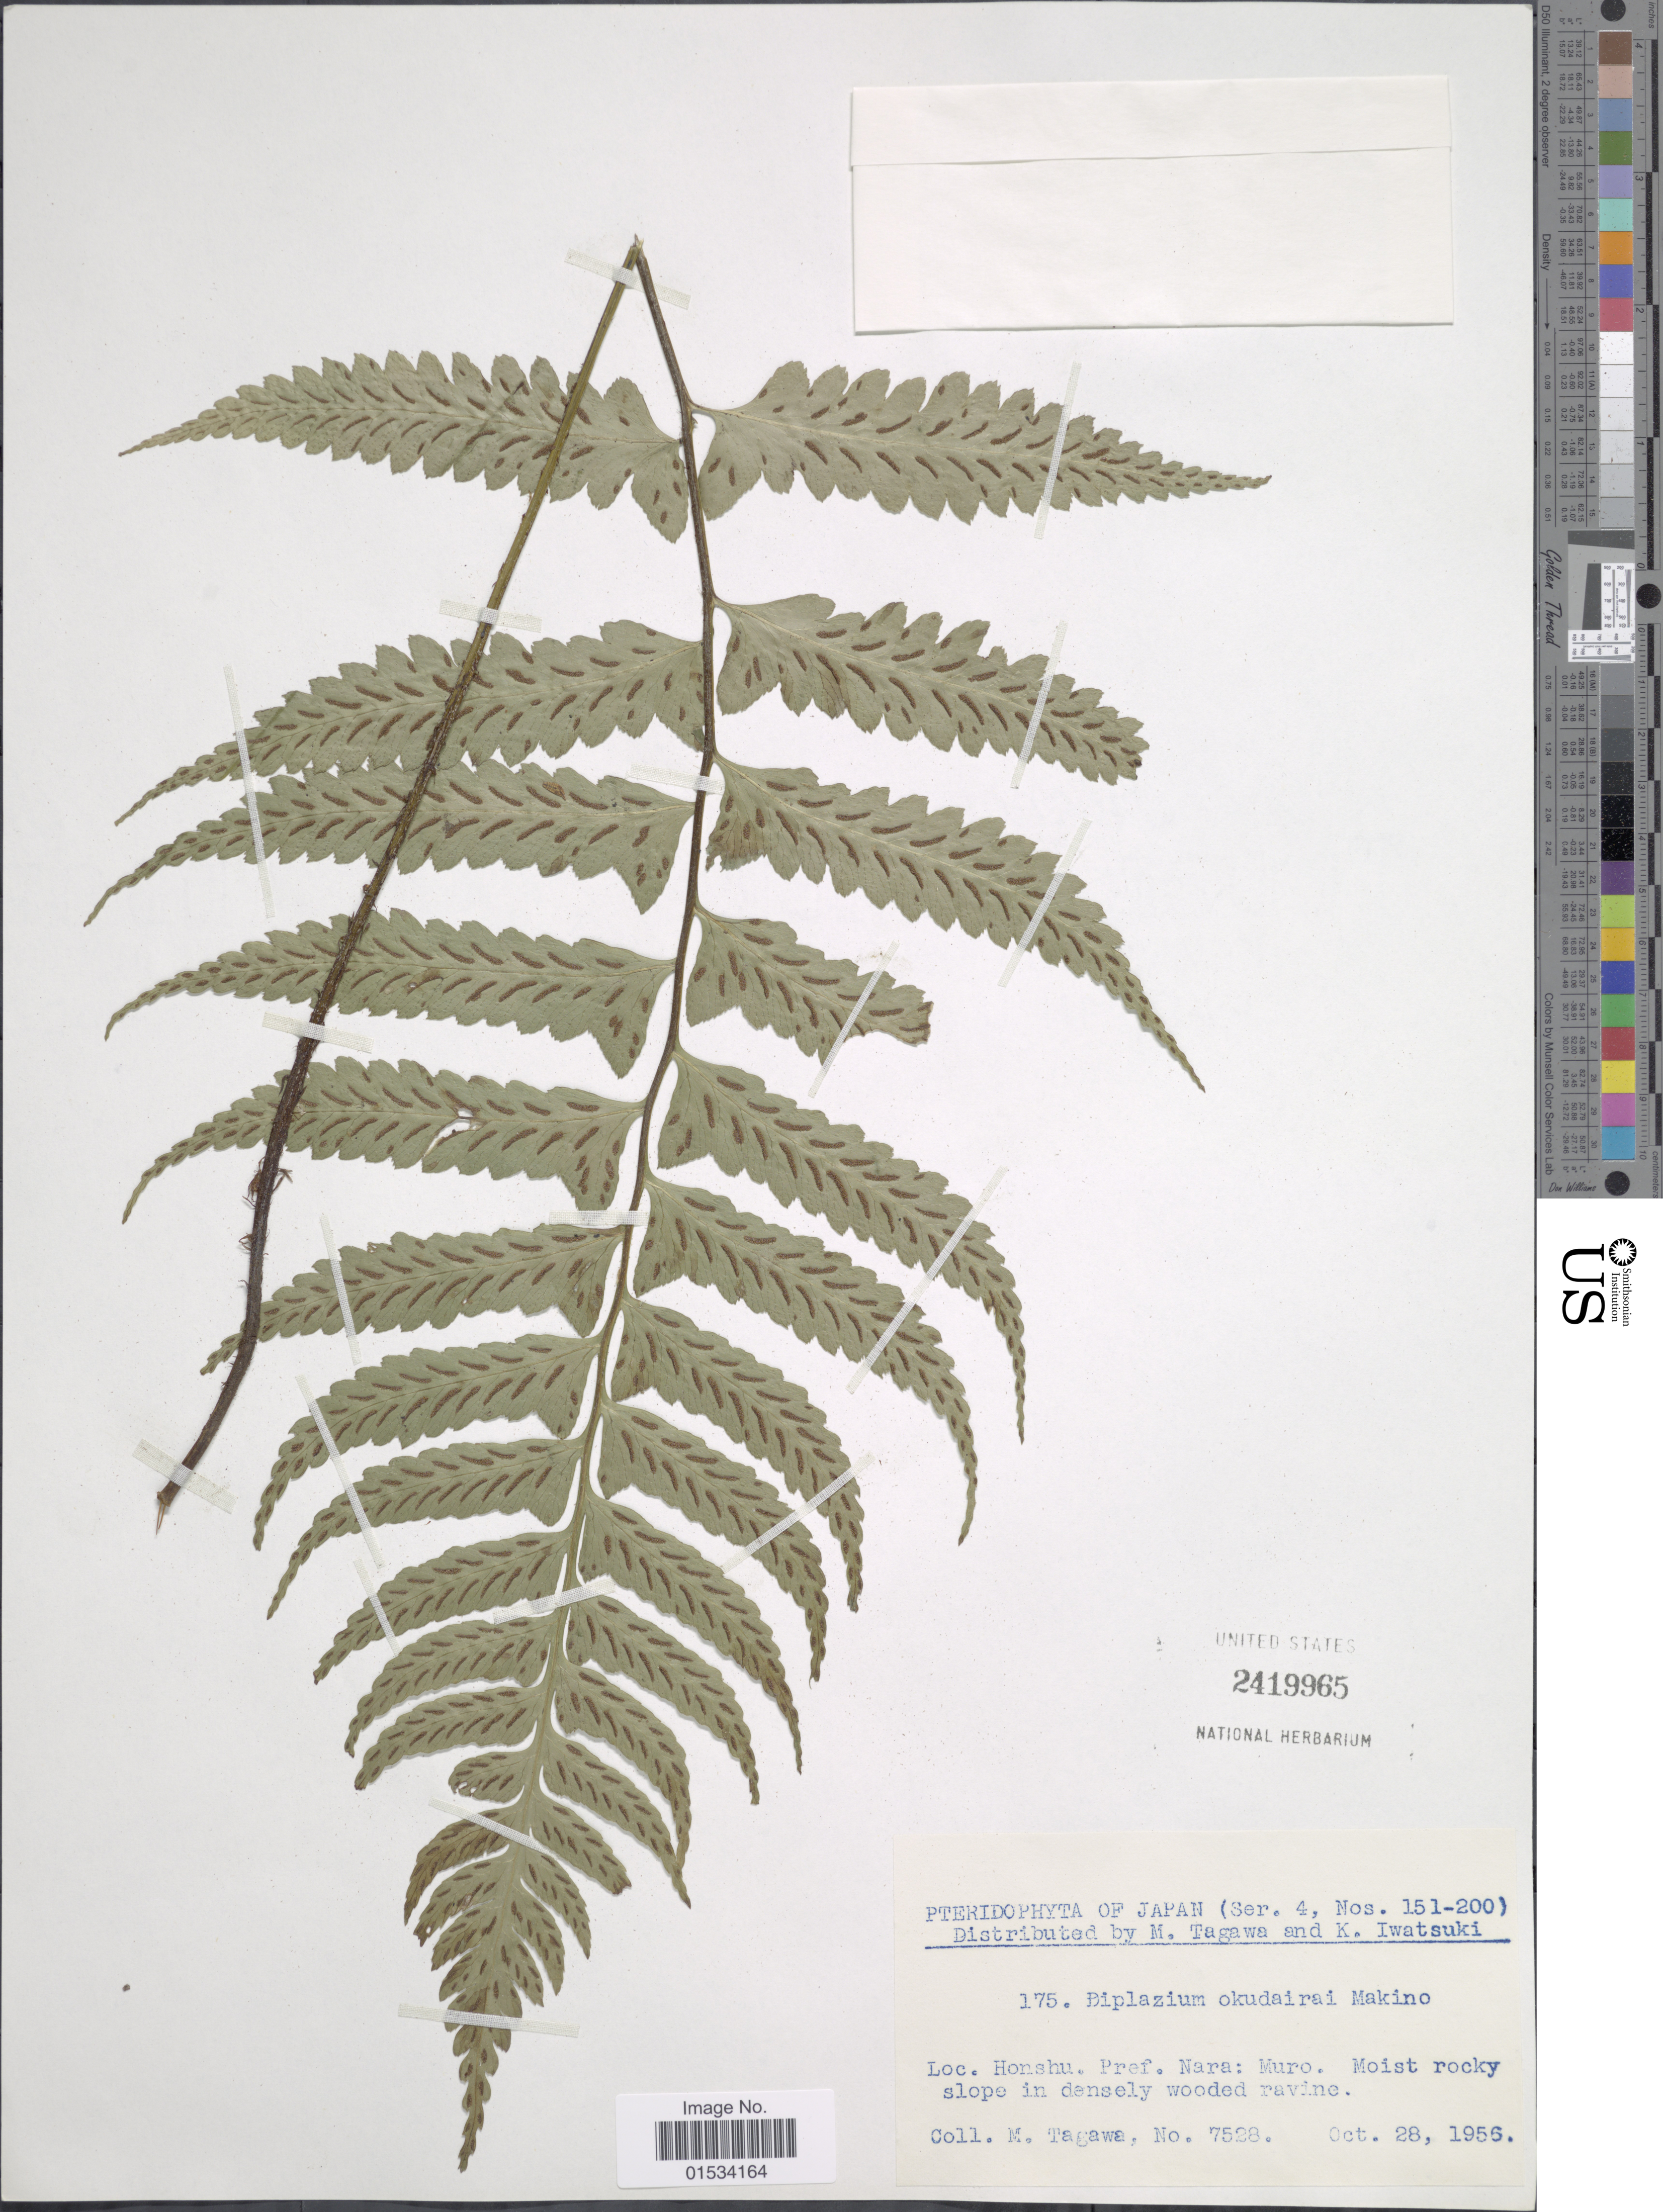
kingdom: Plantae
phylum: Tracheophyta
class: Polypodiopsida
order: Polypodiales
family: Athyriaceae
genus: Diplazium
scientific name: Diplazium okudairai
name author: Makino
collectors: M. Tagawa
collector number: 7528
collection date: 1956-10-28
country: Japan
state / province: Nara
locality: Honshu: Muro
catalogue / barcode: US 2419965